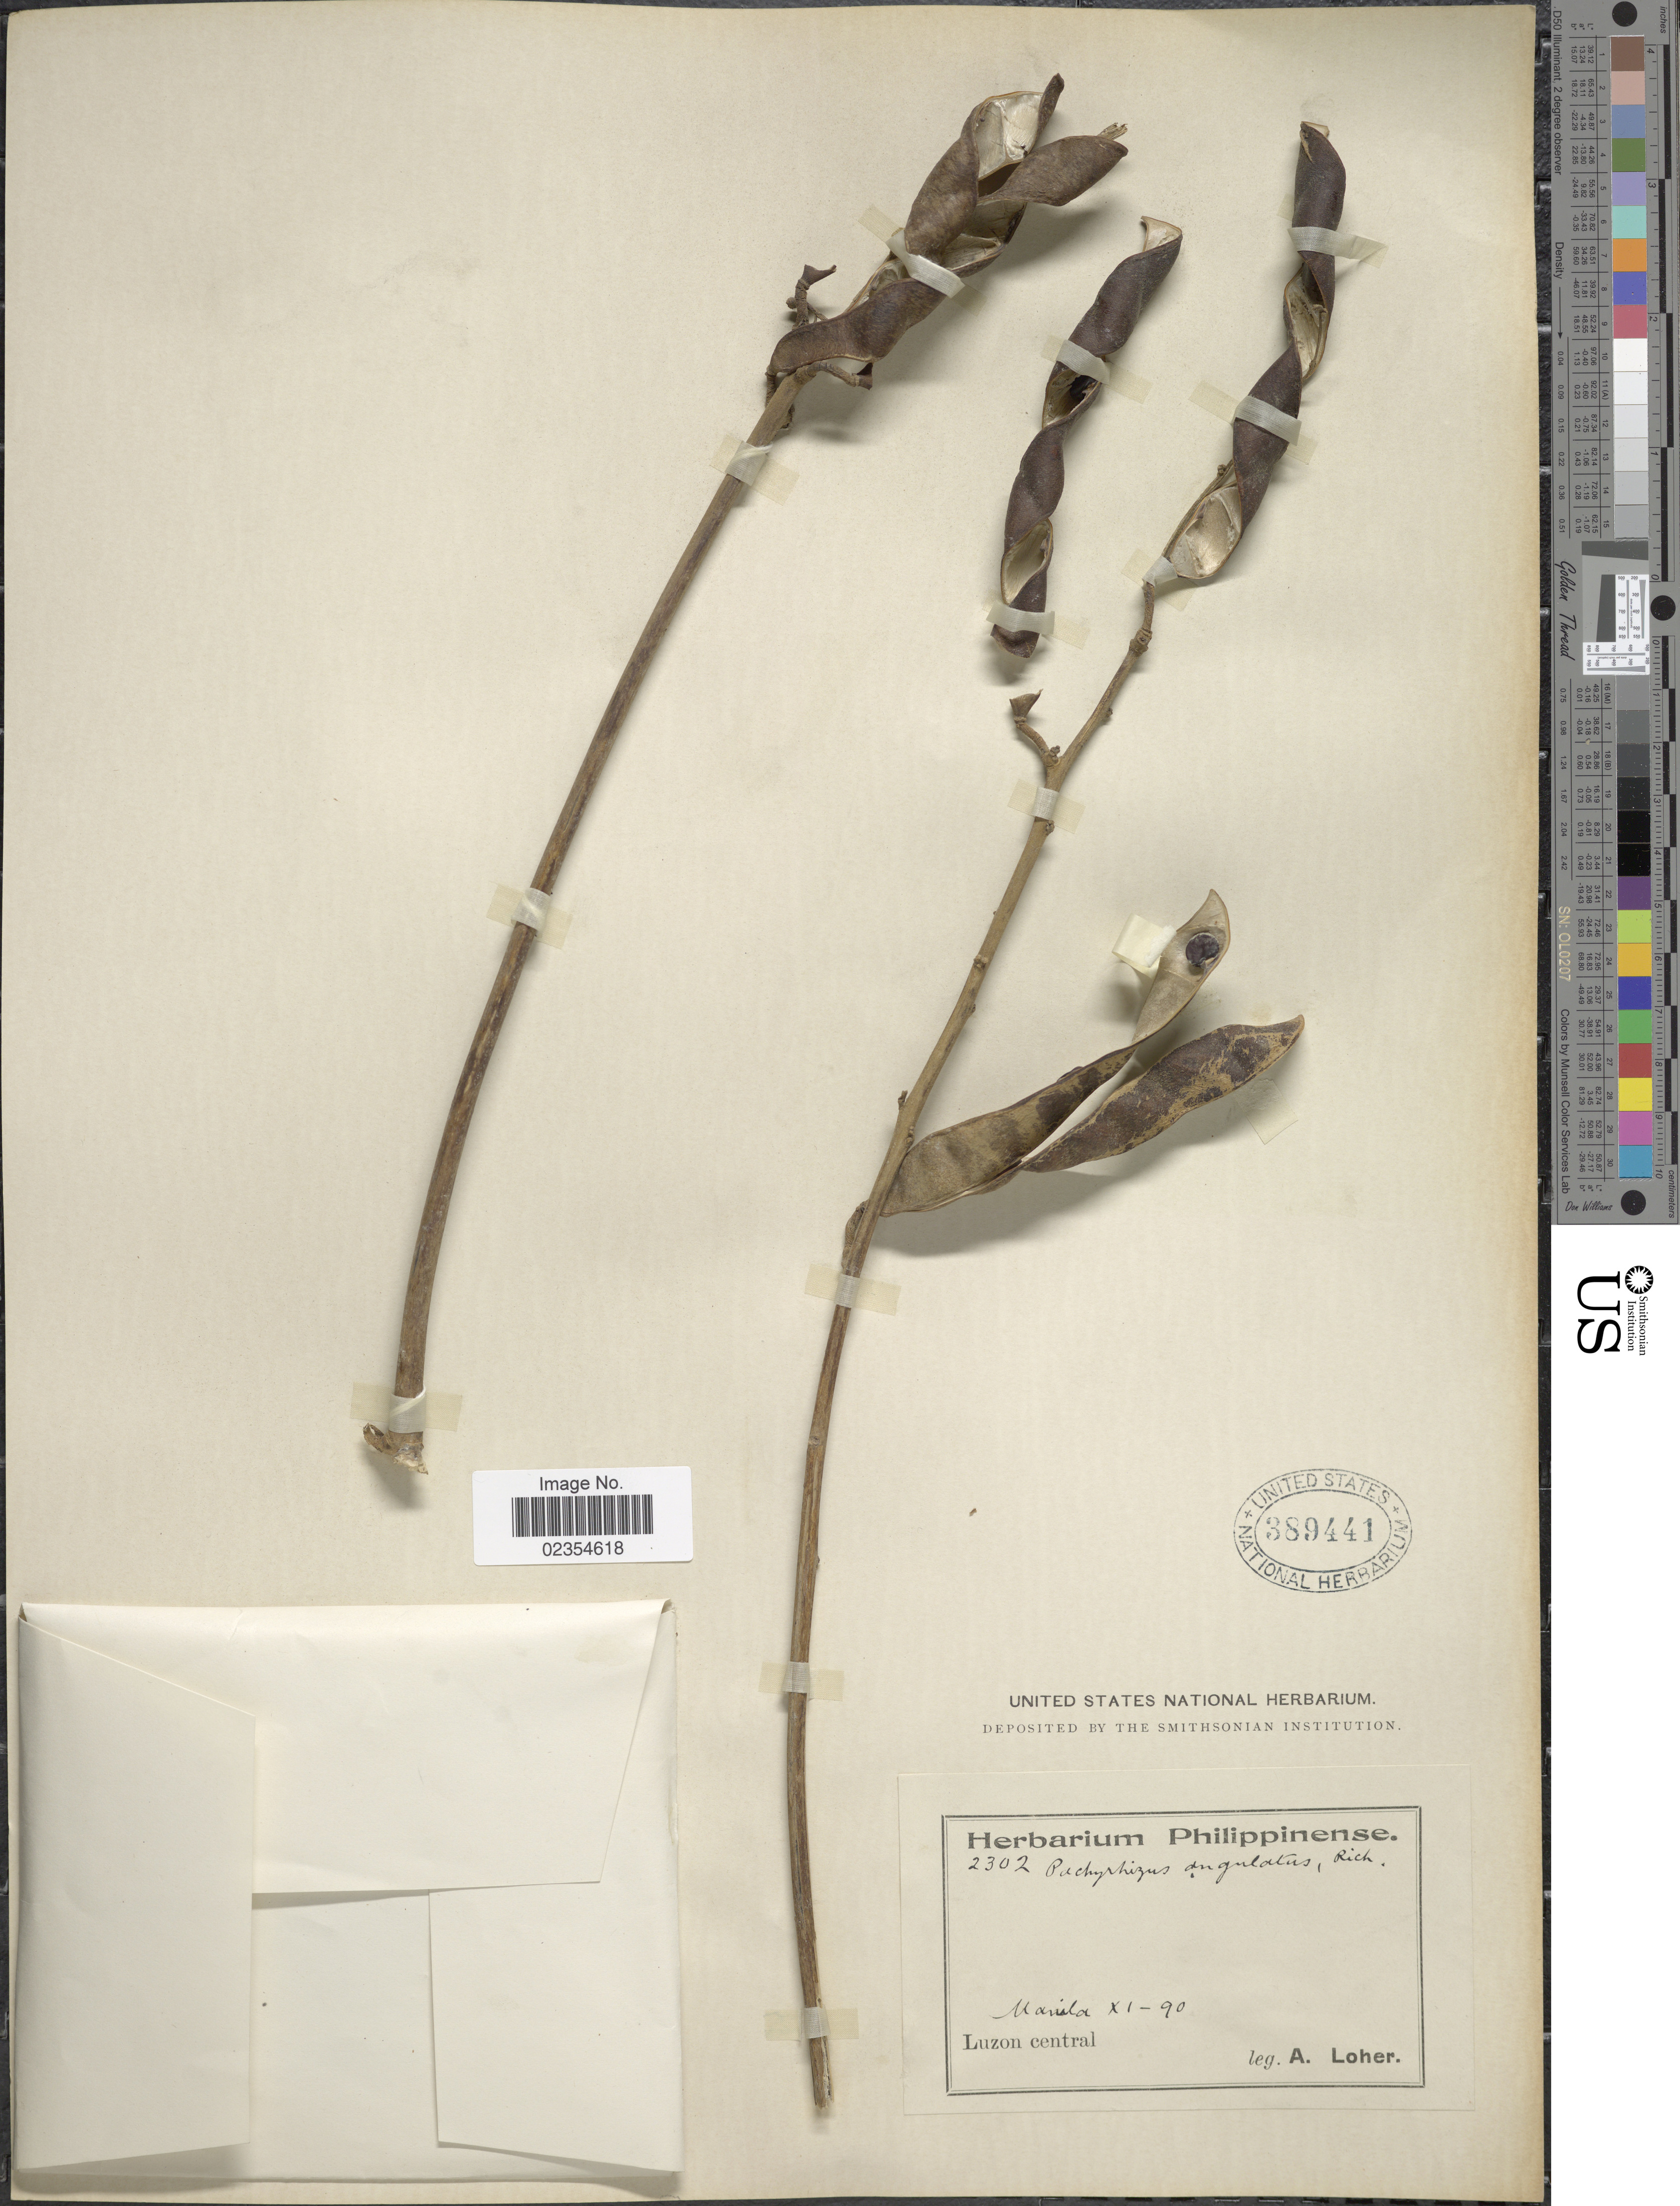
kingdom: Plantae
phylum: Tracheophyta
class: Magnoliopsida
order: Fabales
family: Fabaceae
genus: Pachyrhizus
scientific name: Pachyrhizus erosus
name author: (L.) Urb.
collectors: A. Loher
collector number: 2302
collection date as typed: Transcribed d/m/y: /11/90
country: Philippines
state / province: National Capital Region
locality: Manila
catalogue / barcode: US 389441